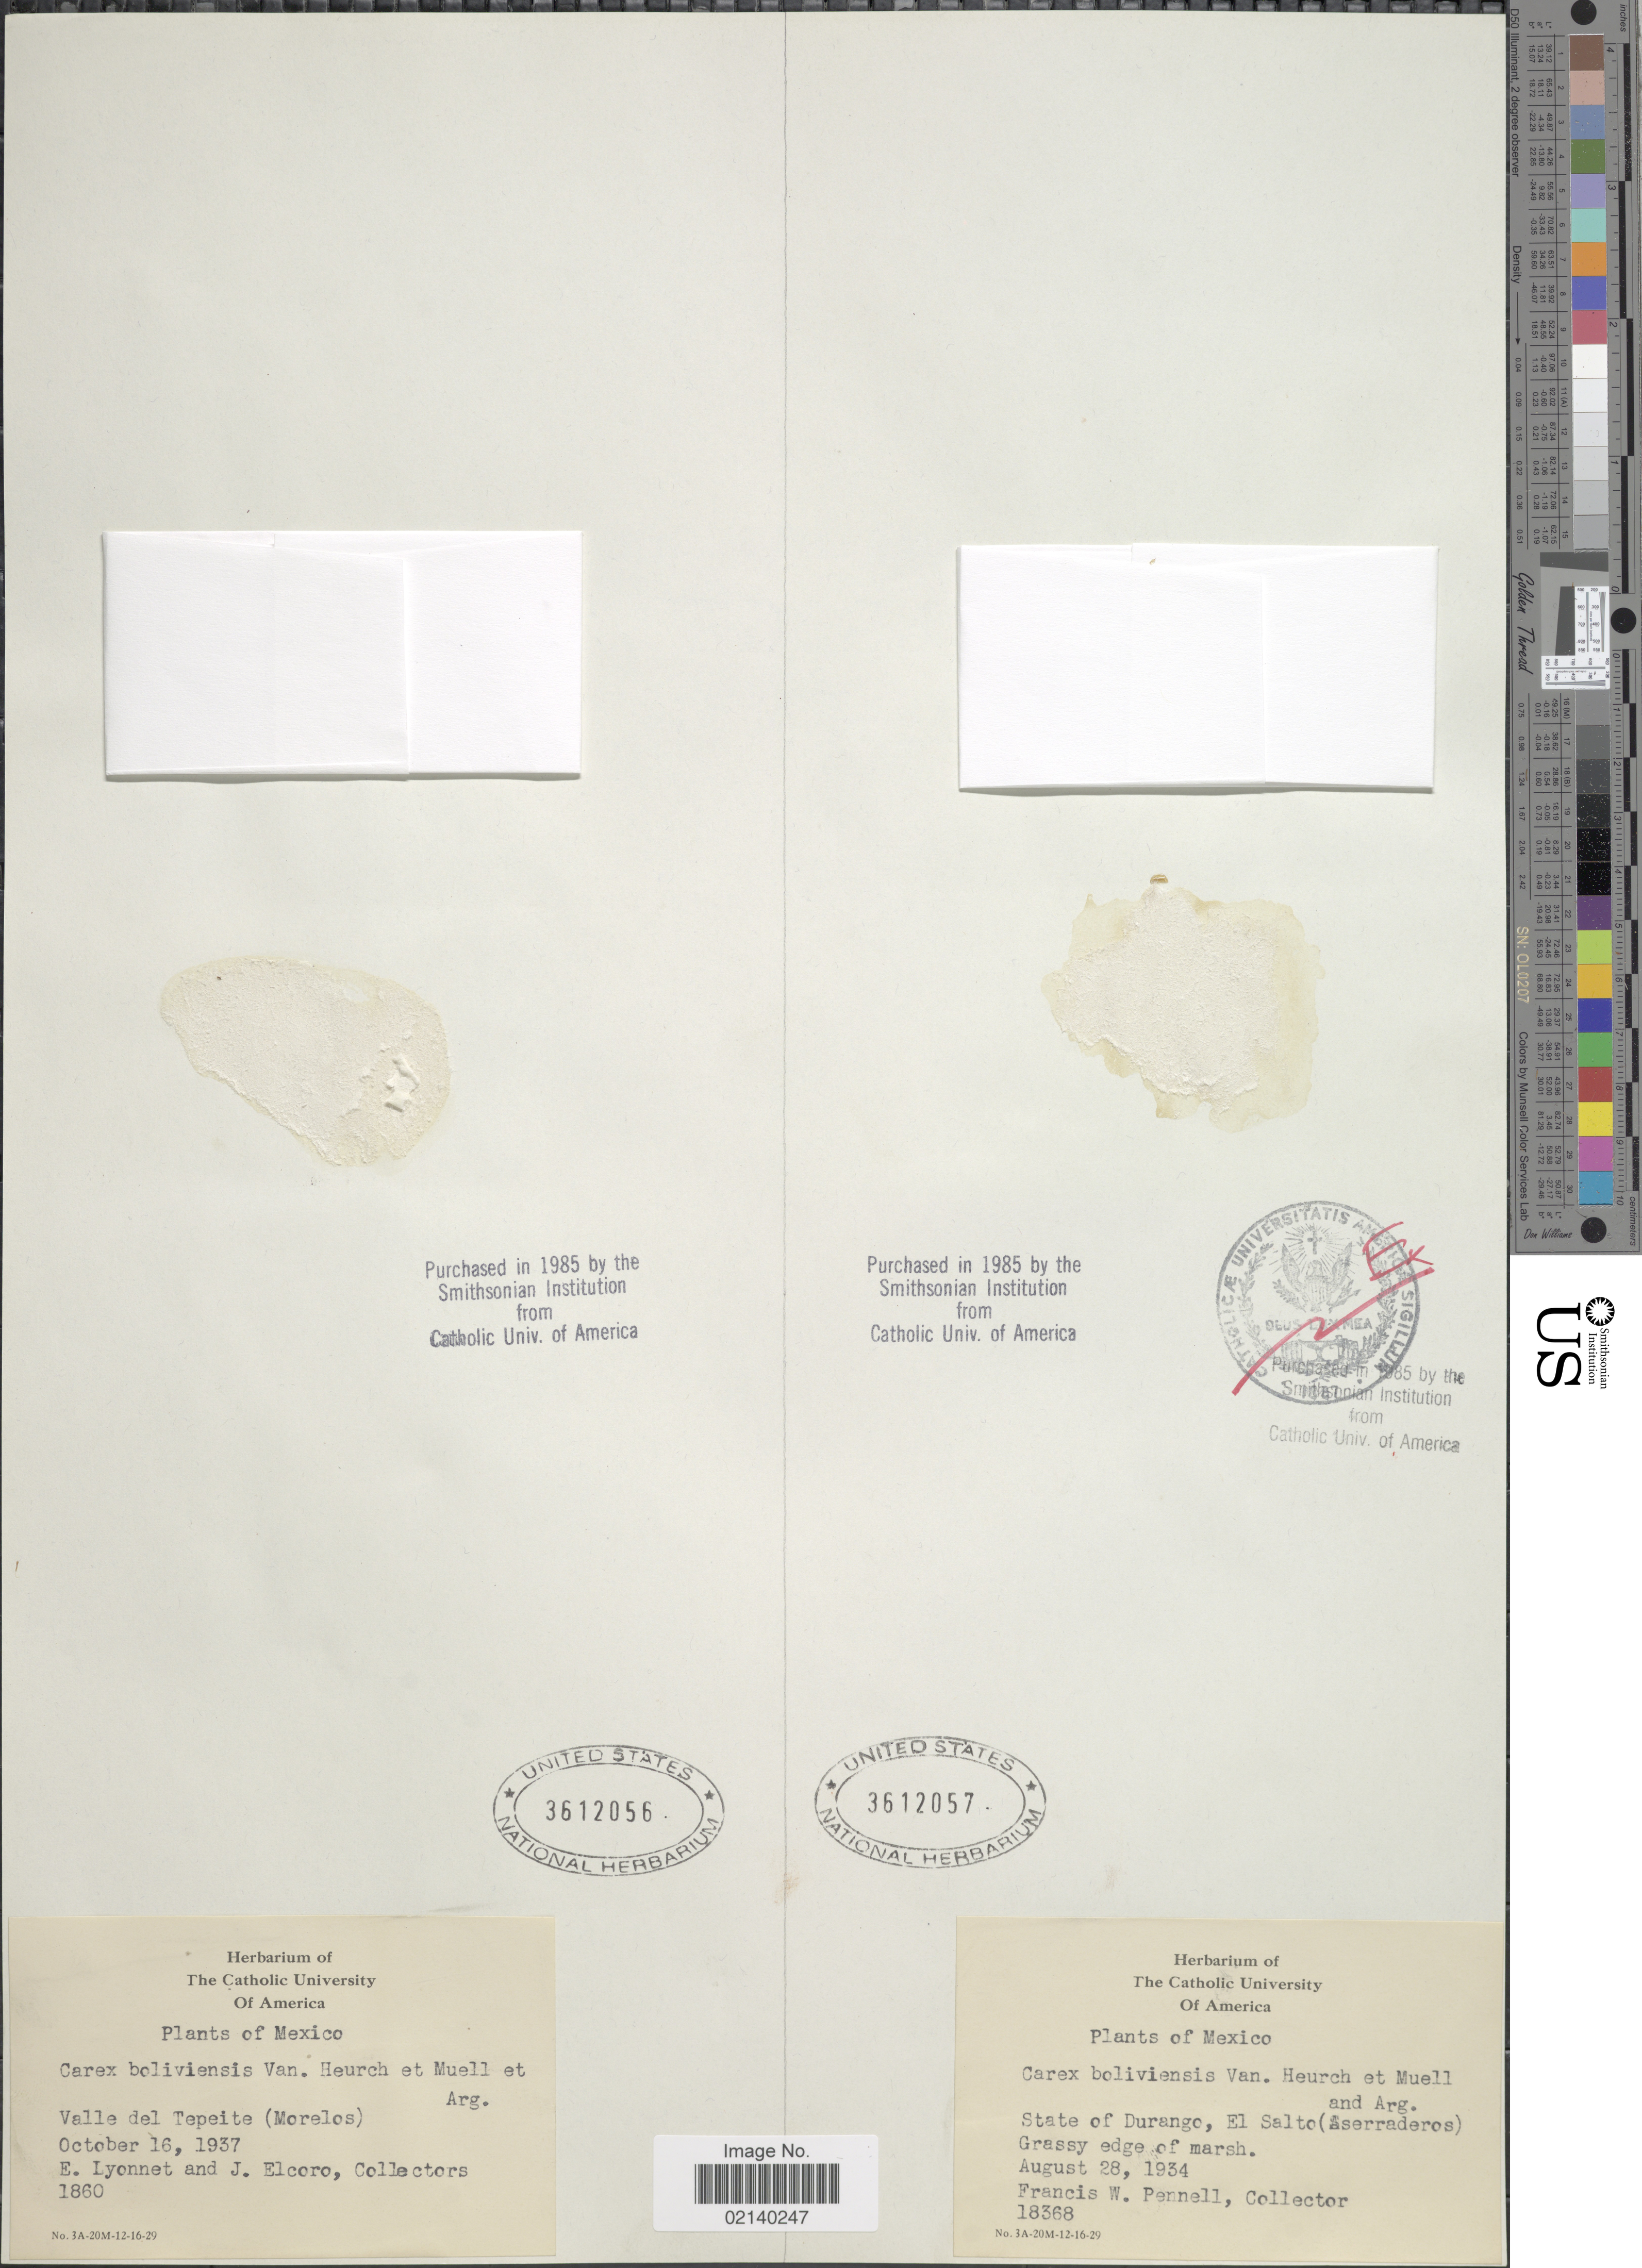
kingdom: Plantae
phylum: Tracheophyta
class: Liliopsida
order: Poales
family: Cyperaceae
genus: Carex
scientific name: Carex boliviensis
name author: Van Heurck & Müll. Arg.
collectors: E. Lyonnet & J. Elcoro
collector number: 1860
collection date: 1937-10-16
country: Mexico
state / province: Morelos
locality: Valle del Tepeite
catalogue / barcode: US 3612056